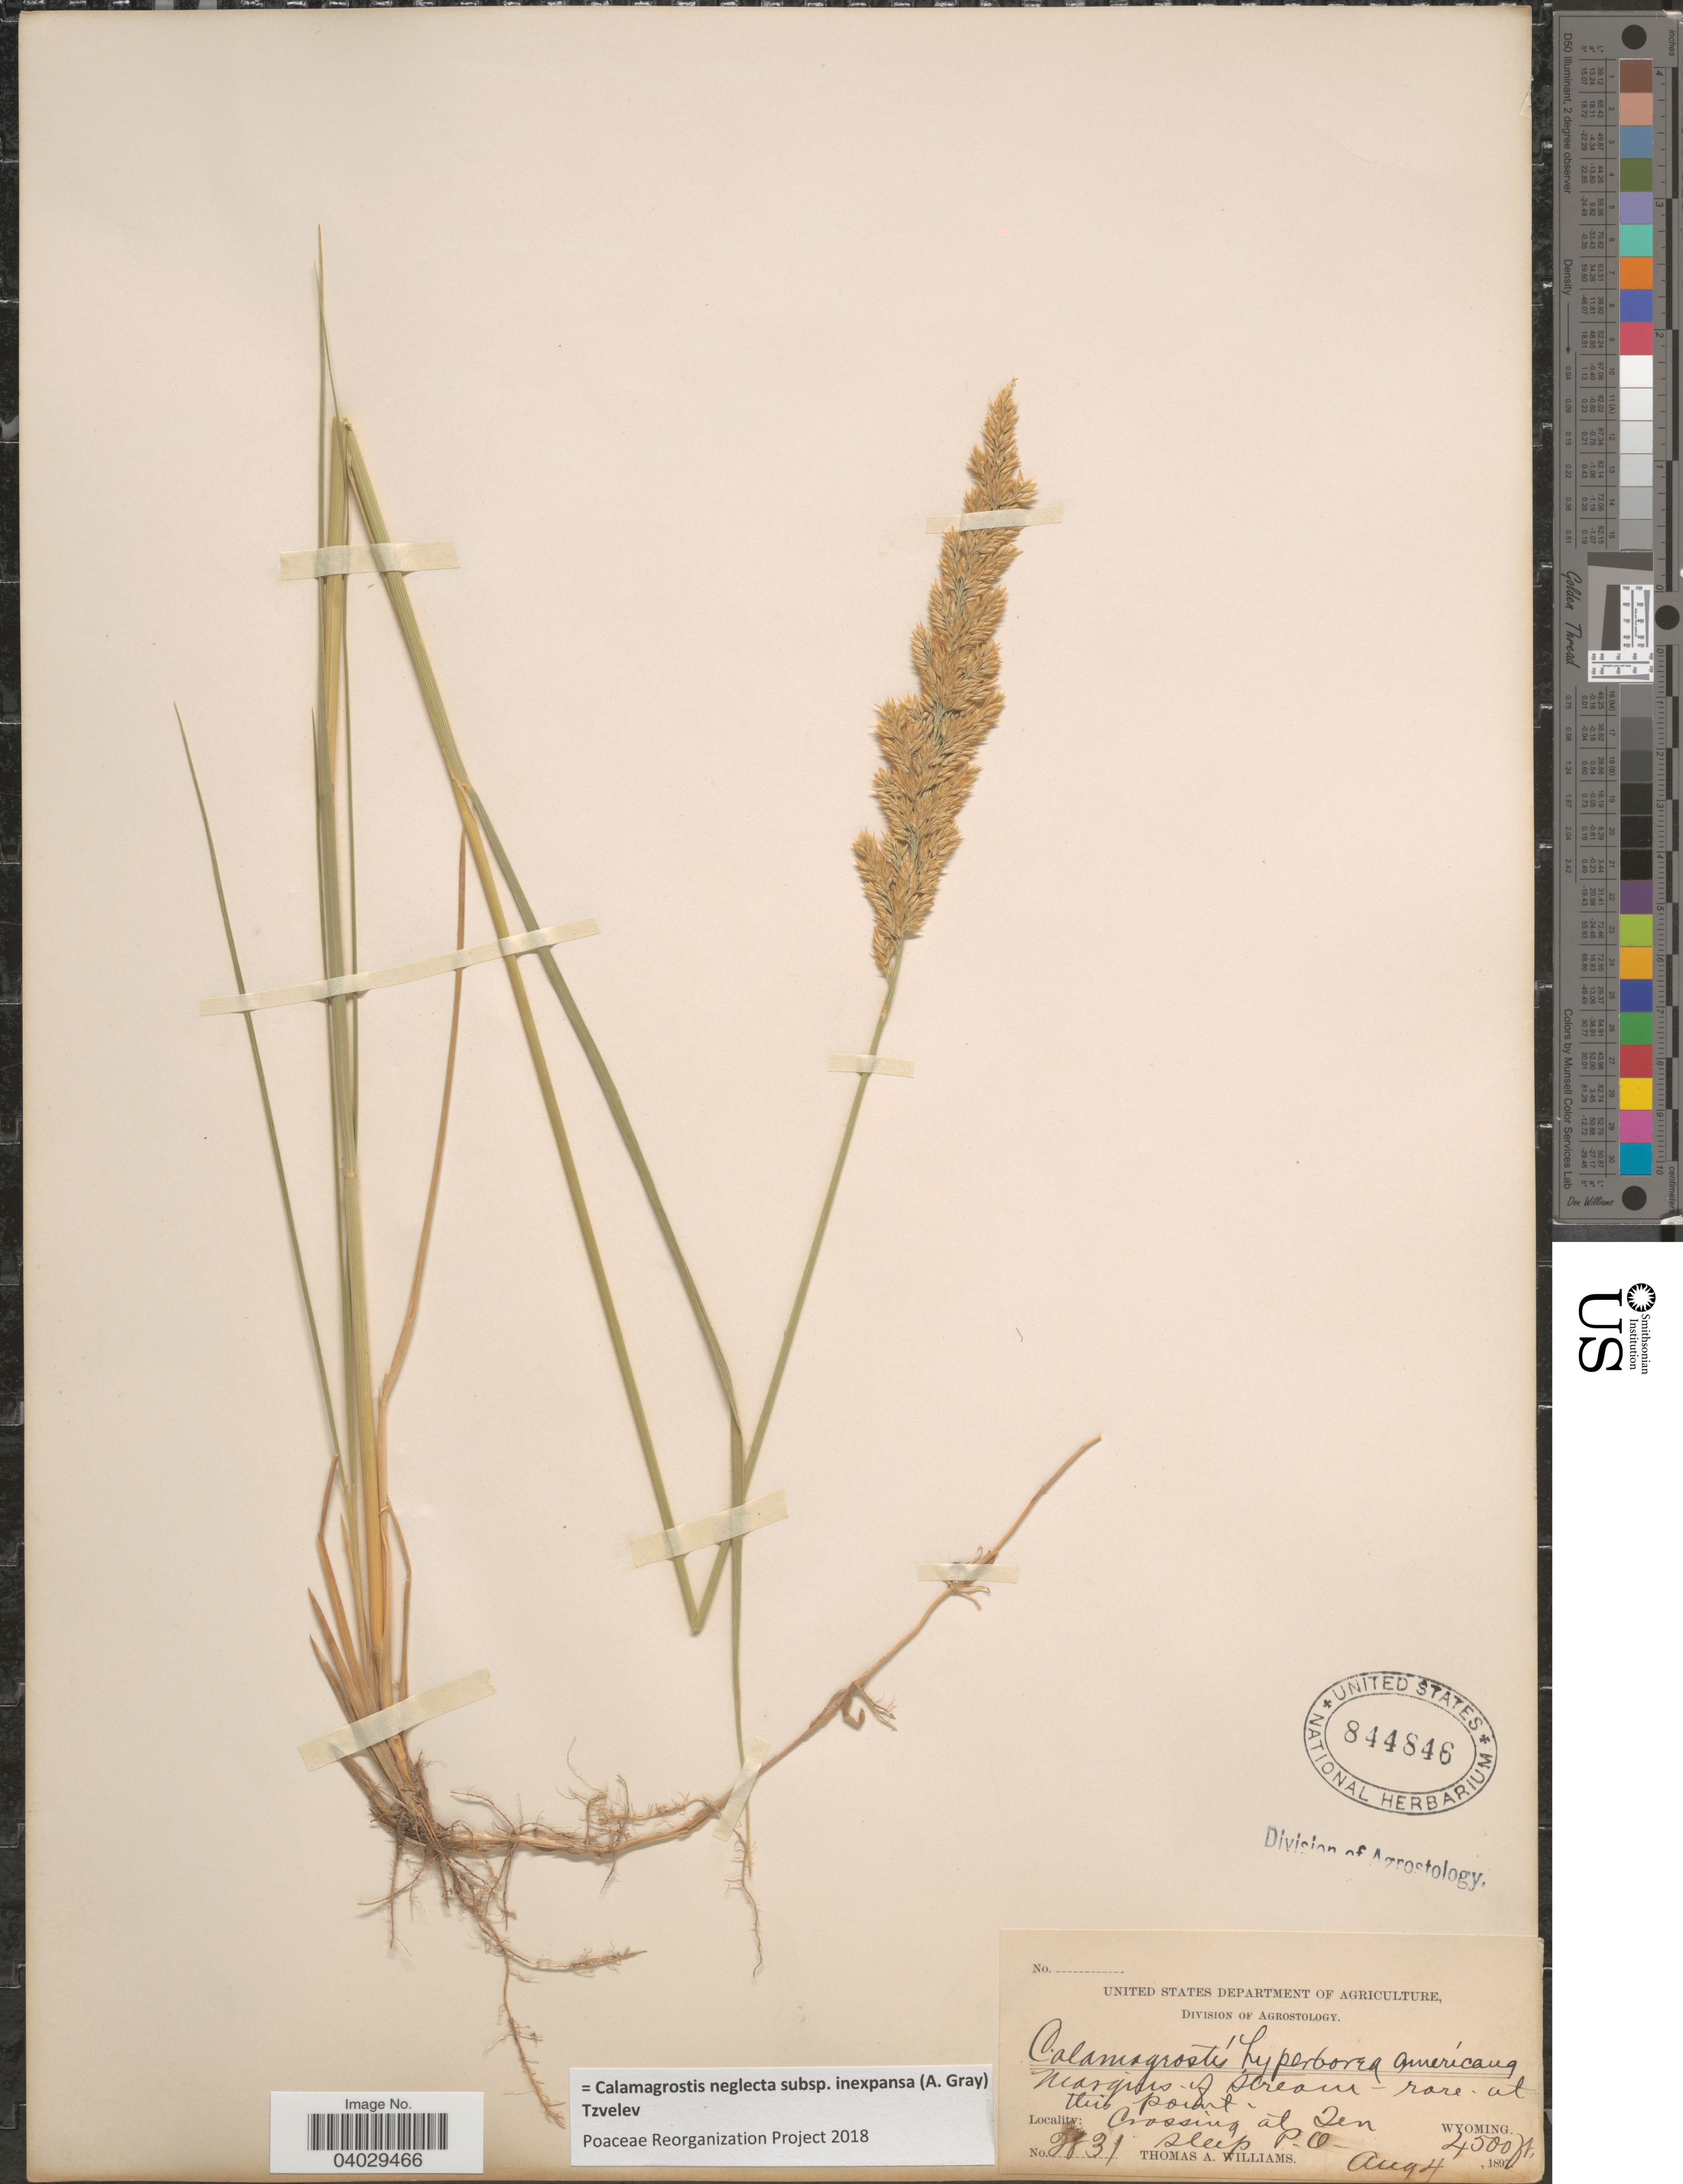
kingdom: Plantae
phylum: Tracheophyta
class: Liliopsida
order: Poales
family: Poaceae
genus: Calamagrostis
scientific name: Calamagrostis neglecta subsp. inexpansa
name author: (A. Gray) Tzvelev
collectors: T. A. Williams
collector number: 2831*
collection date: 1897-08-04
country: United States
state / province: Wyoming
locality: Crossing at Ten Sleep P.O.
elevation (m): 1372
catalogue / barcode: US 844846